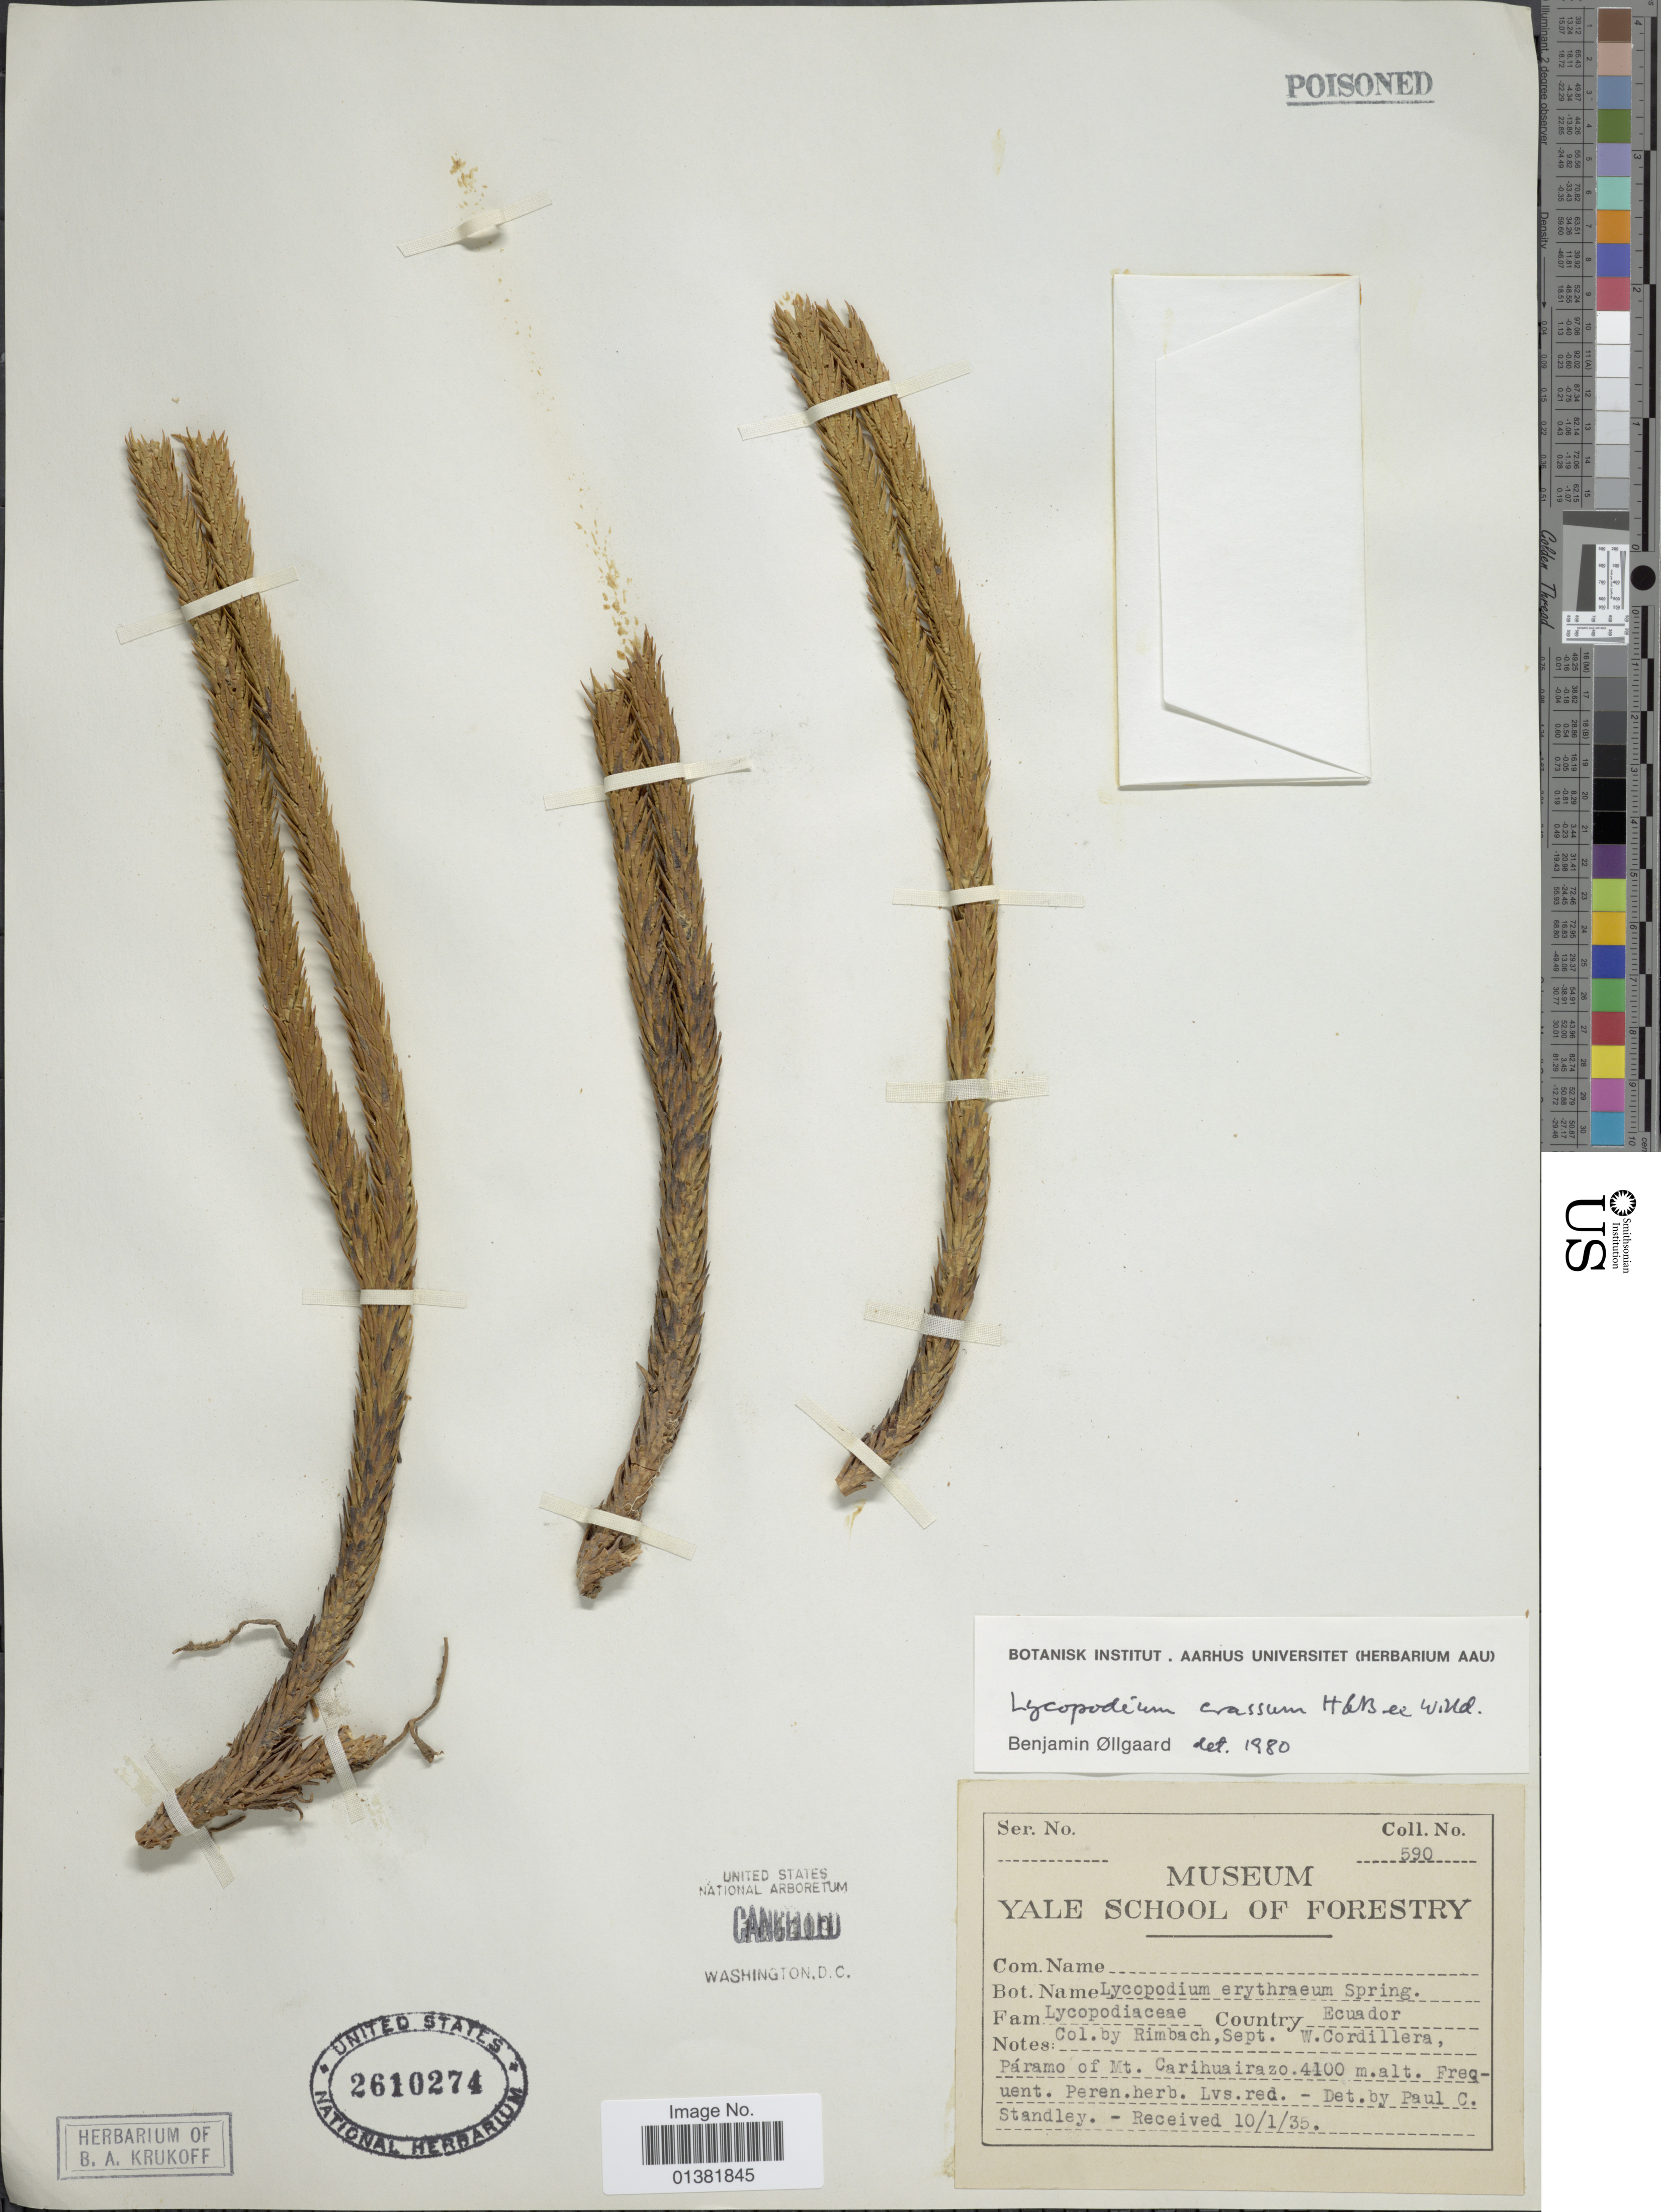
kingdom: Plantae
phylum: Tracheophyta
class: Lycopodiopsida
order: Lycopodiales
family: Lycopodiaceae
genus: Phlegmariurus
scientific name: Phlegmariurus crassus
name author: (Humb. & Bonpl. ex Willd.) B. Øllg.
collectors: Rimbach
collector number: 590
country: Ecuador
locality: W. Cordillera, Páramo of Mt. Carihuairazo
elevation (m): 4400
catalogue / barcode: US 2610274